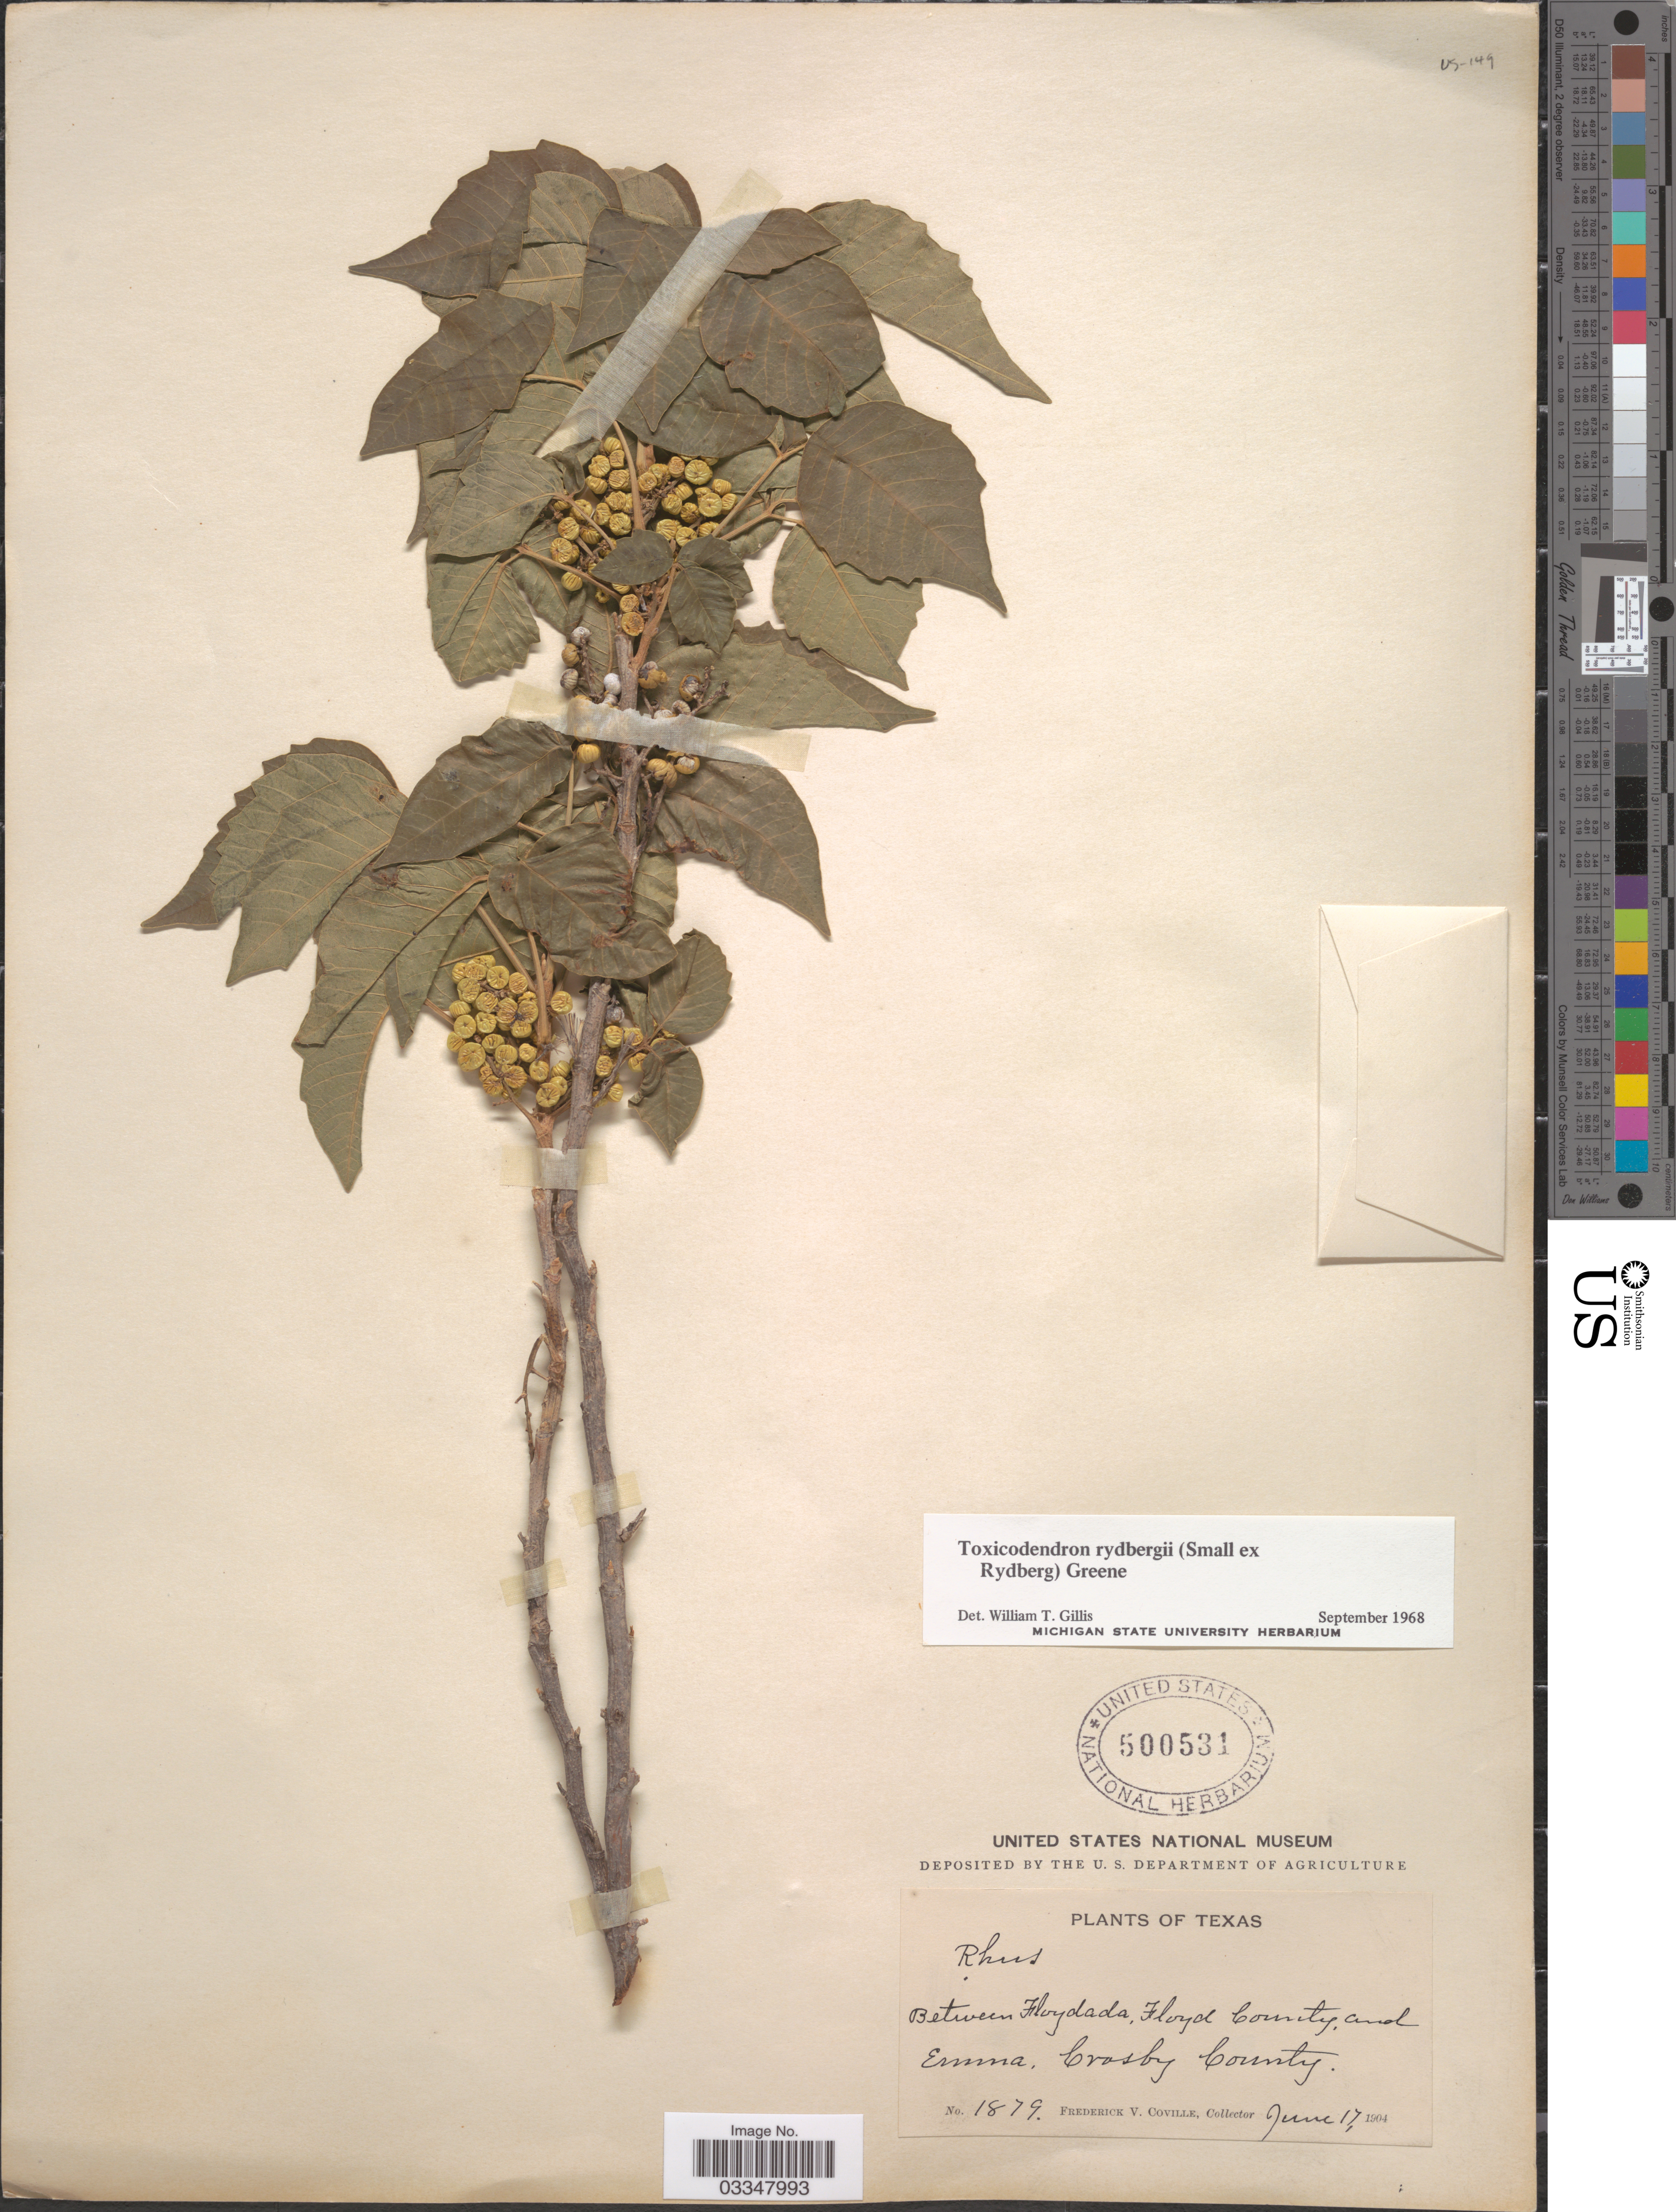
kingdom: Plantae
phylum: Tracheophyta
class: Magnoliopsida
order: Sapindales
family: Anacardiaceae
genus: Toxicodendron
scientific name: Toxicodendron radicans subsp. rydbergii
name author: (Small & Rydb.) Á. Löve & D. Löve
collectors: F. V. Coville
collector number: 1879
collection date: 1904-06-17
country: United States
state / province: Texas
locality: Between Floydada, Floyd County, and Emma, Crosby County.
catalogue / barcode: US 500531